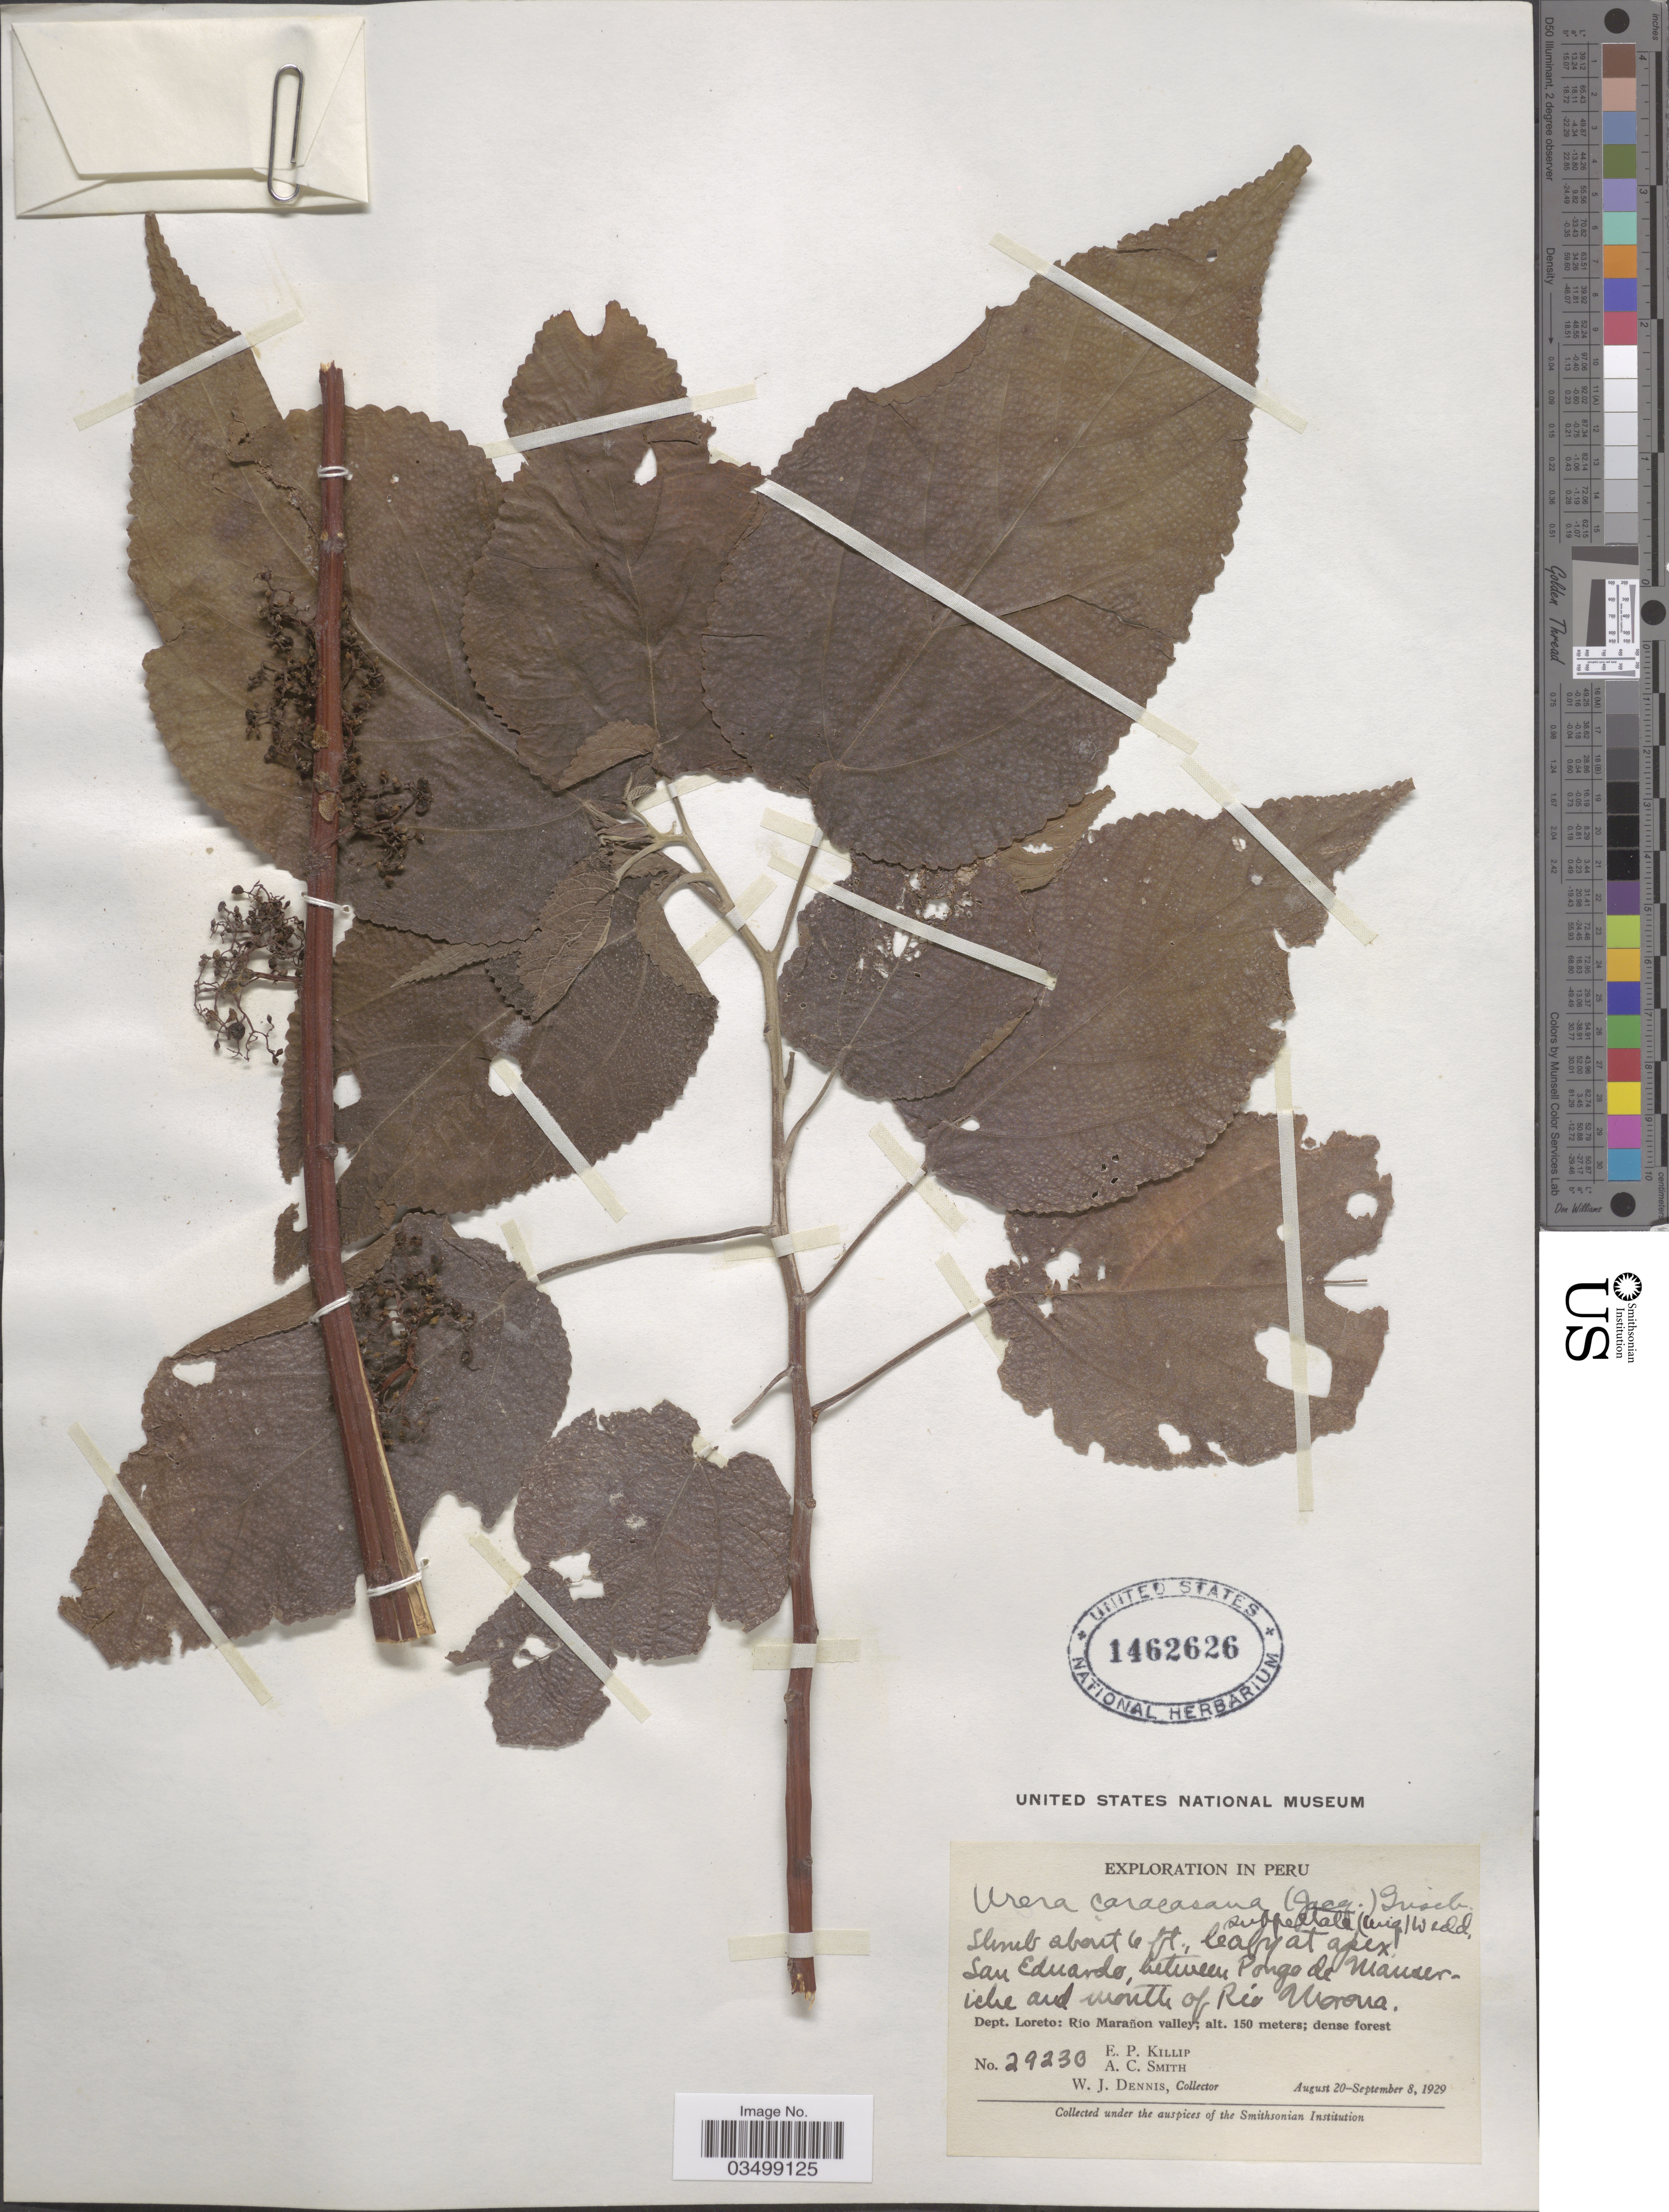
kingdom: Plantae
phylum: Tracheophyta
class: Magnoliopsida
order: Rosales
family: Urticaceae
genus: Urera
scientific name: Urera caracasana var. subpeltata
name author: (Miq.) Wedd.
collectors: E. P. Killip, A. C. Smith & W. J. Dennis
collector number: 29230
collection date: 1929-08-20/1929-09-08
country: Peru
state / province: Loreto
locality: San Eduardo, between Pongo de Manseriche and mouth of Río Morona. Río Marañon valley.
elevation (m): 150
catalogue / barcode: US 1462626